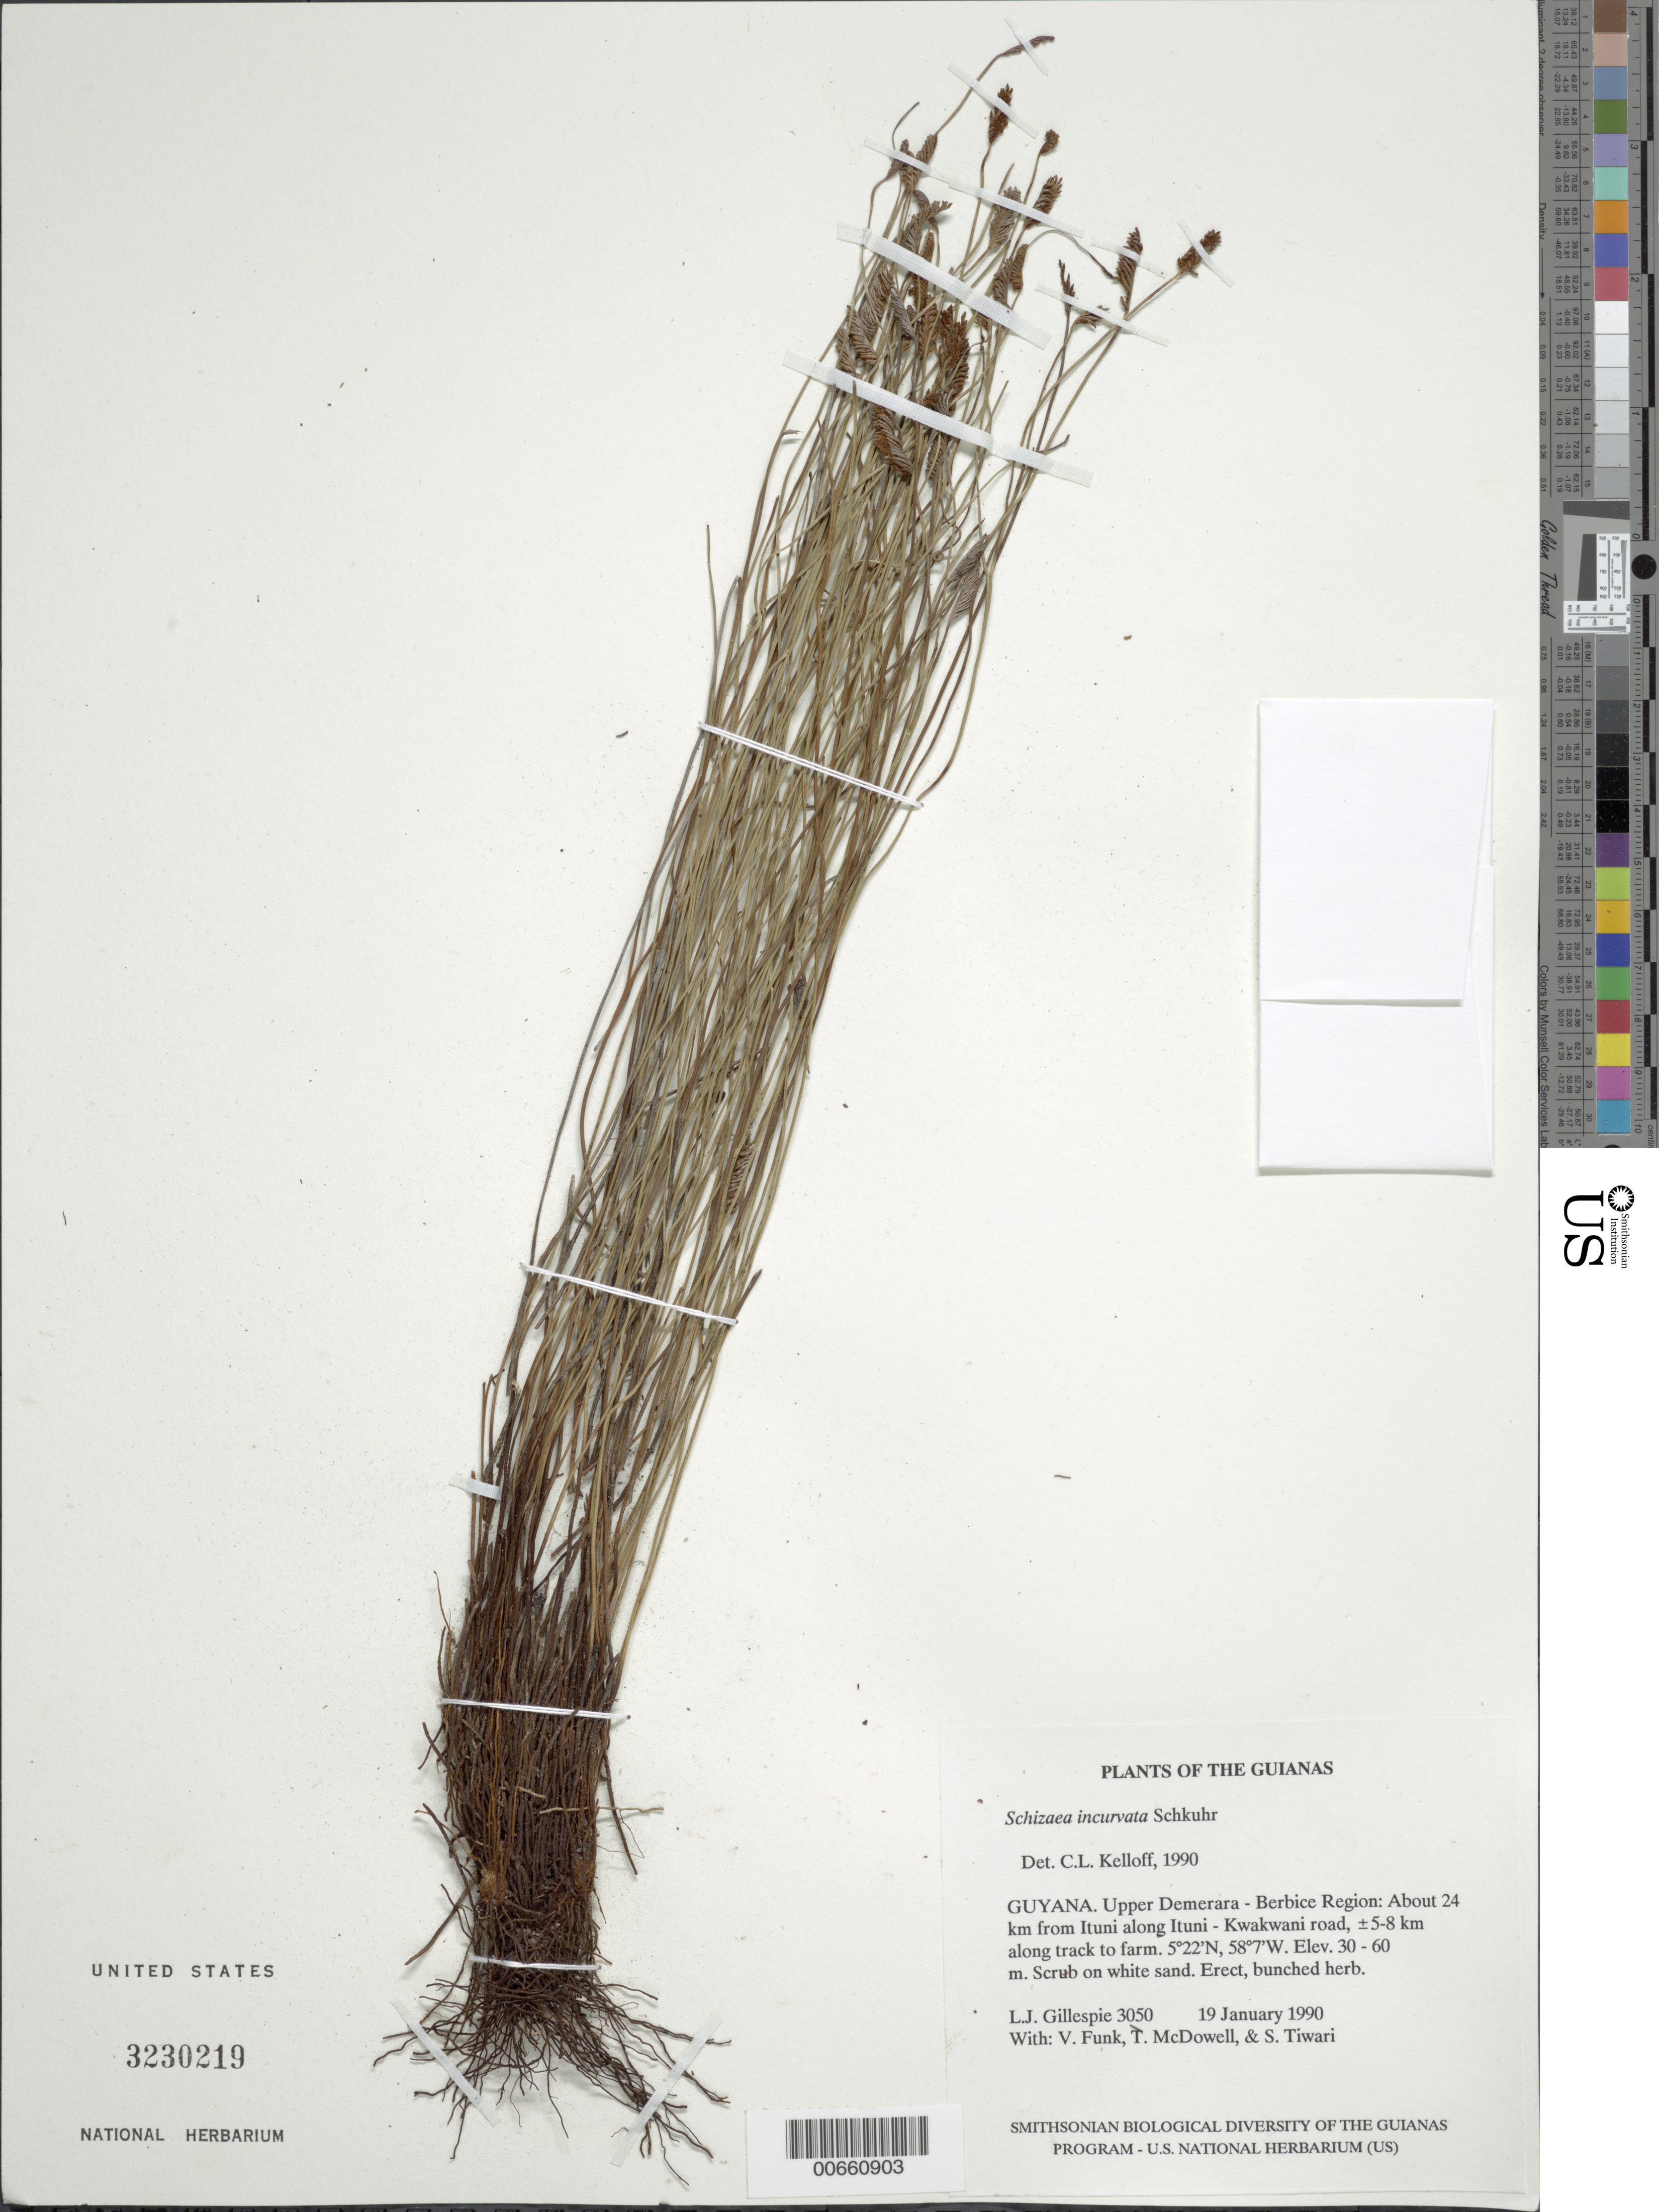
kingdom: Plantae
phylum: Tracheophyta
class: Polypodiopsida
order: Schizaeales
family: Schizaeaceae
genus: Schizaea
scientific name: Schizaea incurvata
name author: Schkuhr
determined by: Kelloff, Carol L., (US), Smithsonian Institution - National Museum of Natural History (UNITED STATES)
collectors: L. J. Gillespie, V. Funk, T. McDowell & S. Tiwari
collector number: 3050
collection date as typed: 19 January 1990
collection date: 1990-01-19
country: Guyana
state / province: U. Demerara-Berbice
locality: About 24 km from Ituni along Ituni - Kwakwani road, ±5-8 km along track to farm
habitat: Scrub on white sand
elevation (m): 30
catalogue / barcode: US 3230219